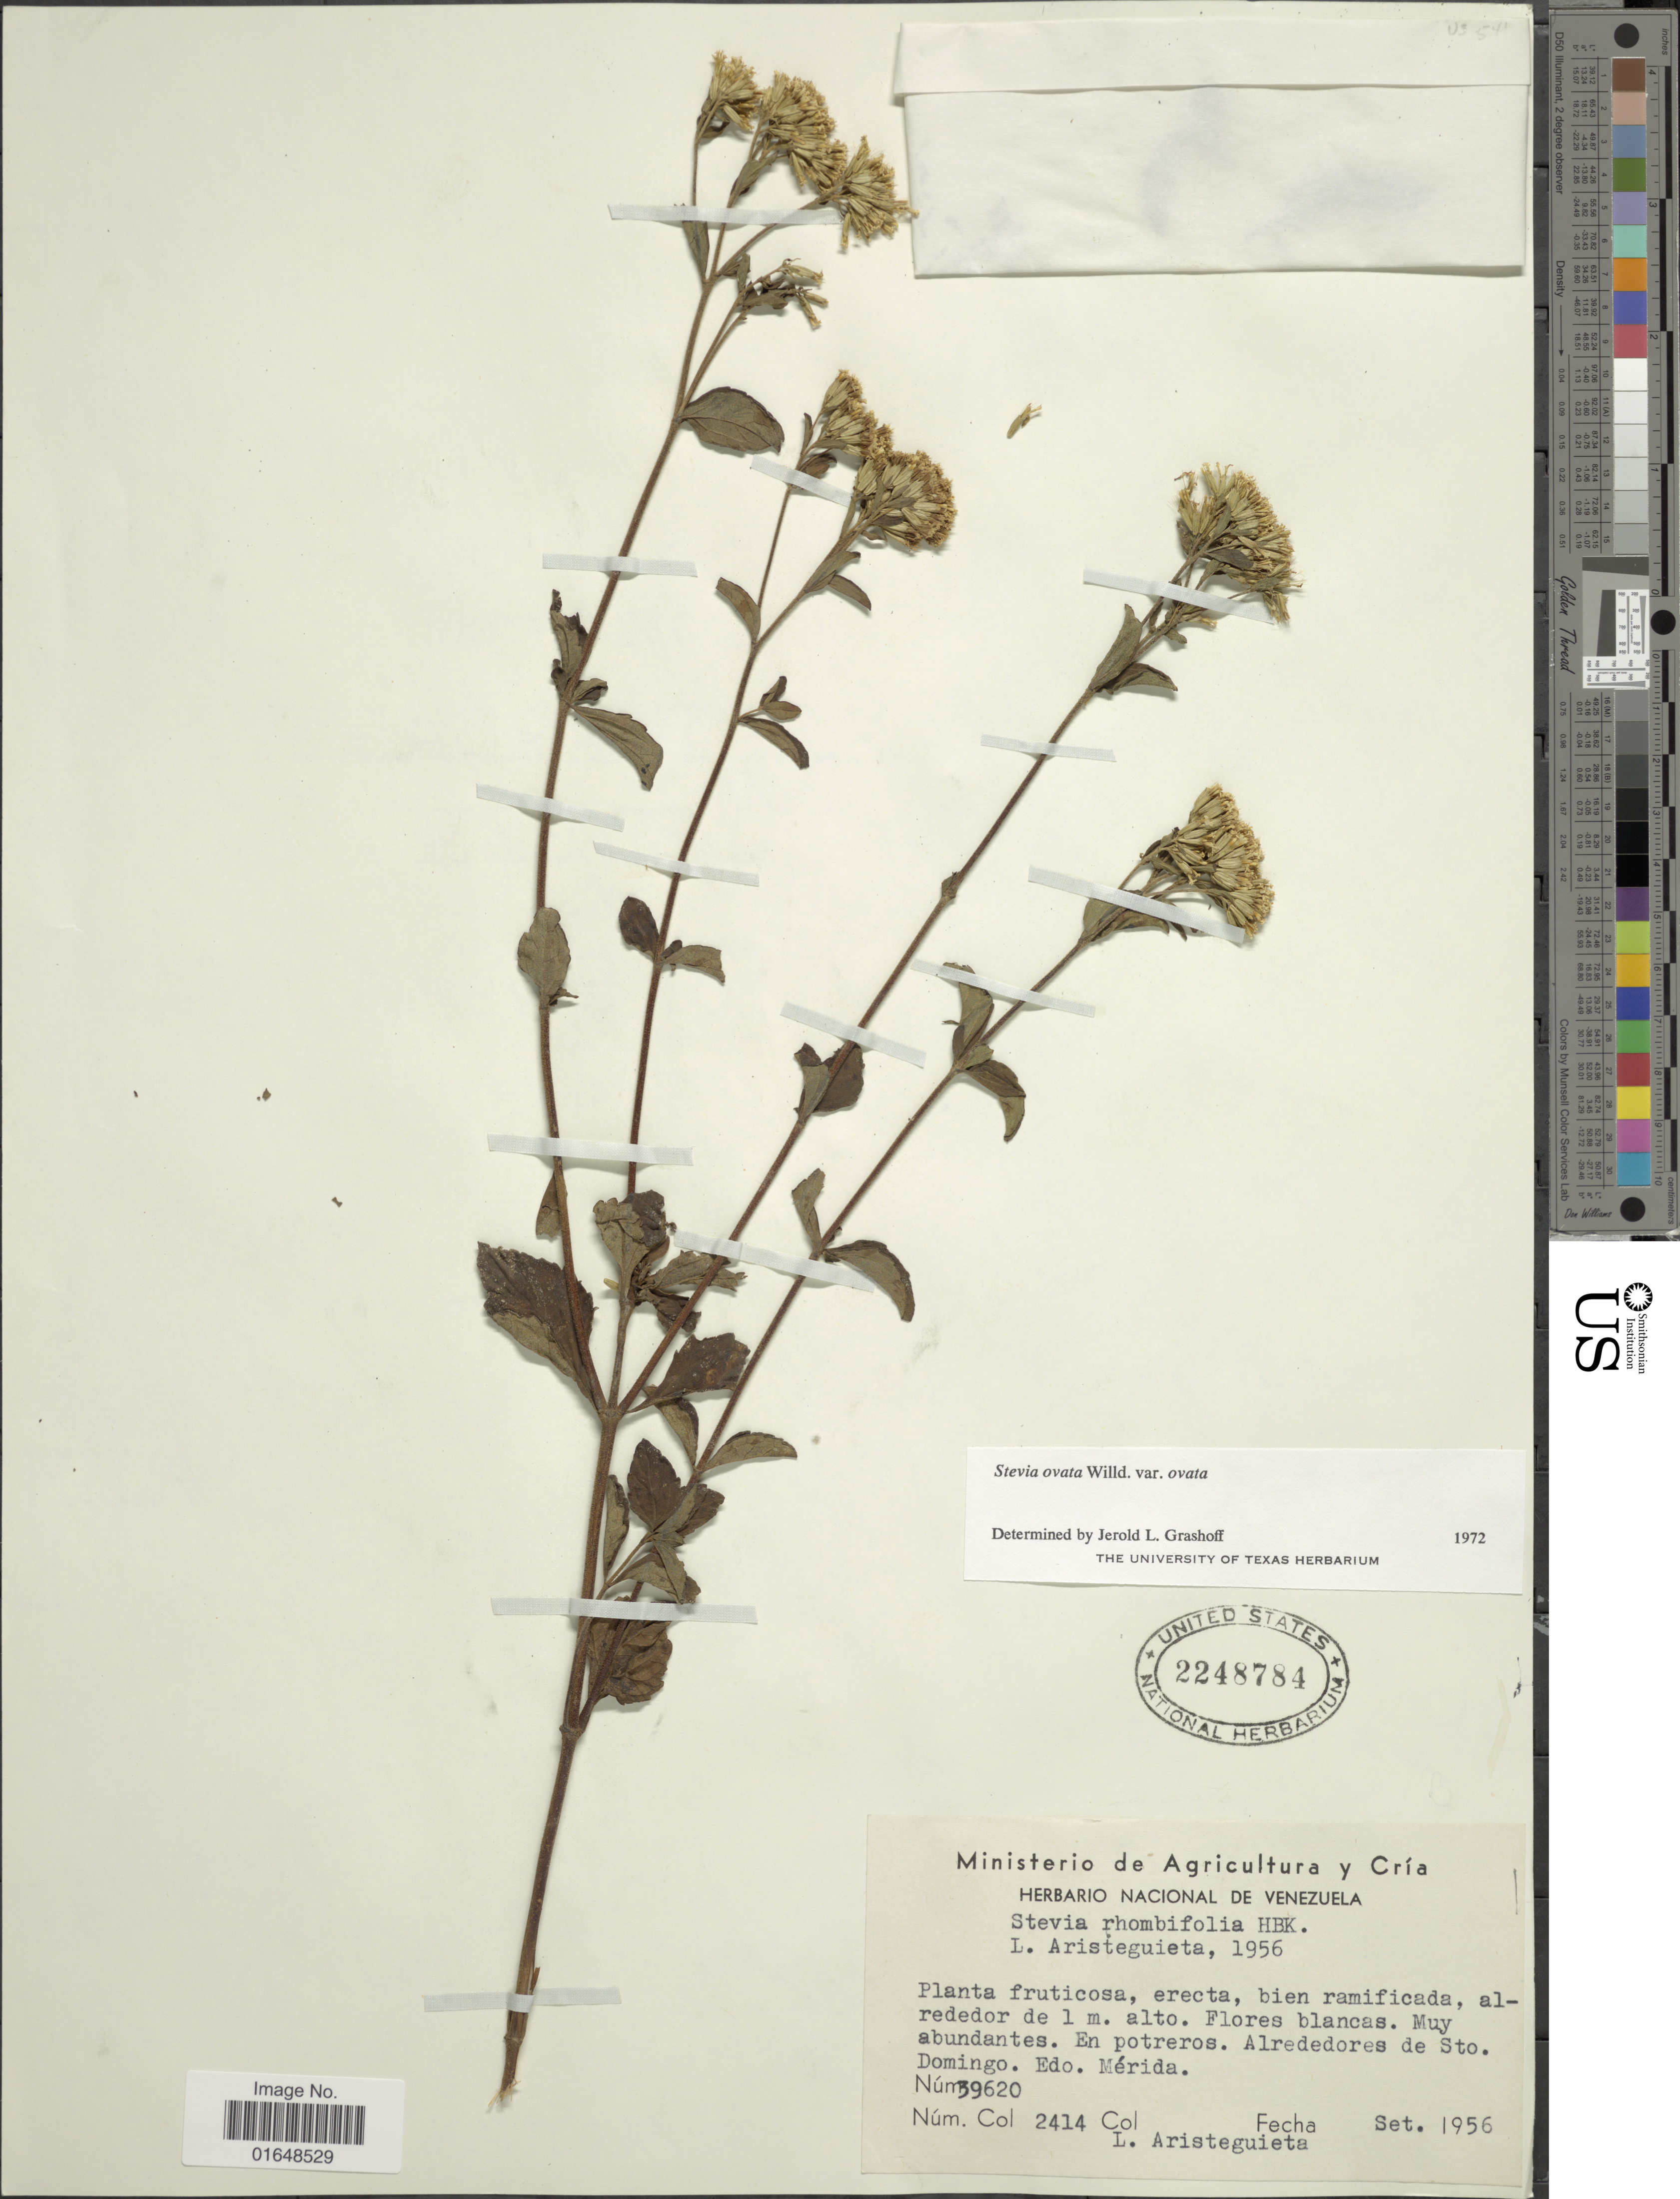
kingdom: Plantae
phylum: Tracheophyta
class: Magnoliopsida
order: Asterales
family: Asteraceae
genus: Stevia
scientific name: Stevia ovata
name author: Willd.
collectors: L. Aristeguieta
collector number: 2414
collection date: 1956-09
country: Venezuela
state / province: Mérida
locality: Alrededores de Sto. Domingo. Edo. Mérida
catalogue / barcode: US 2248784